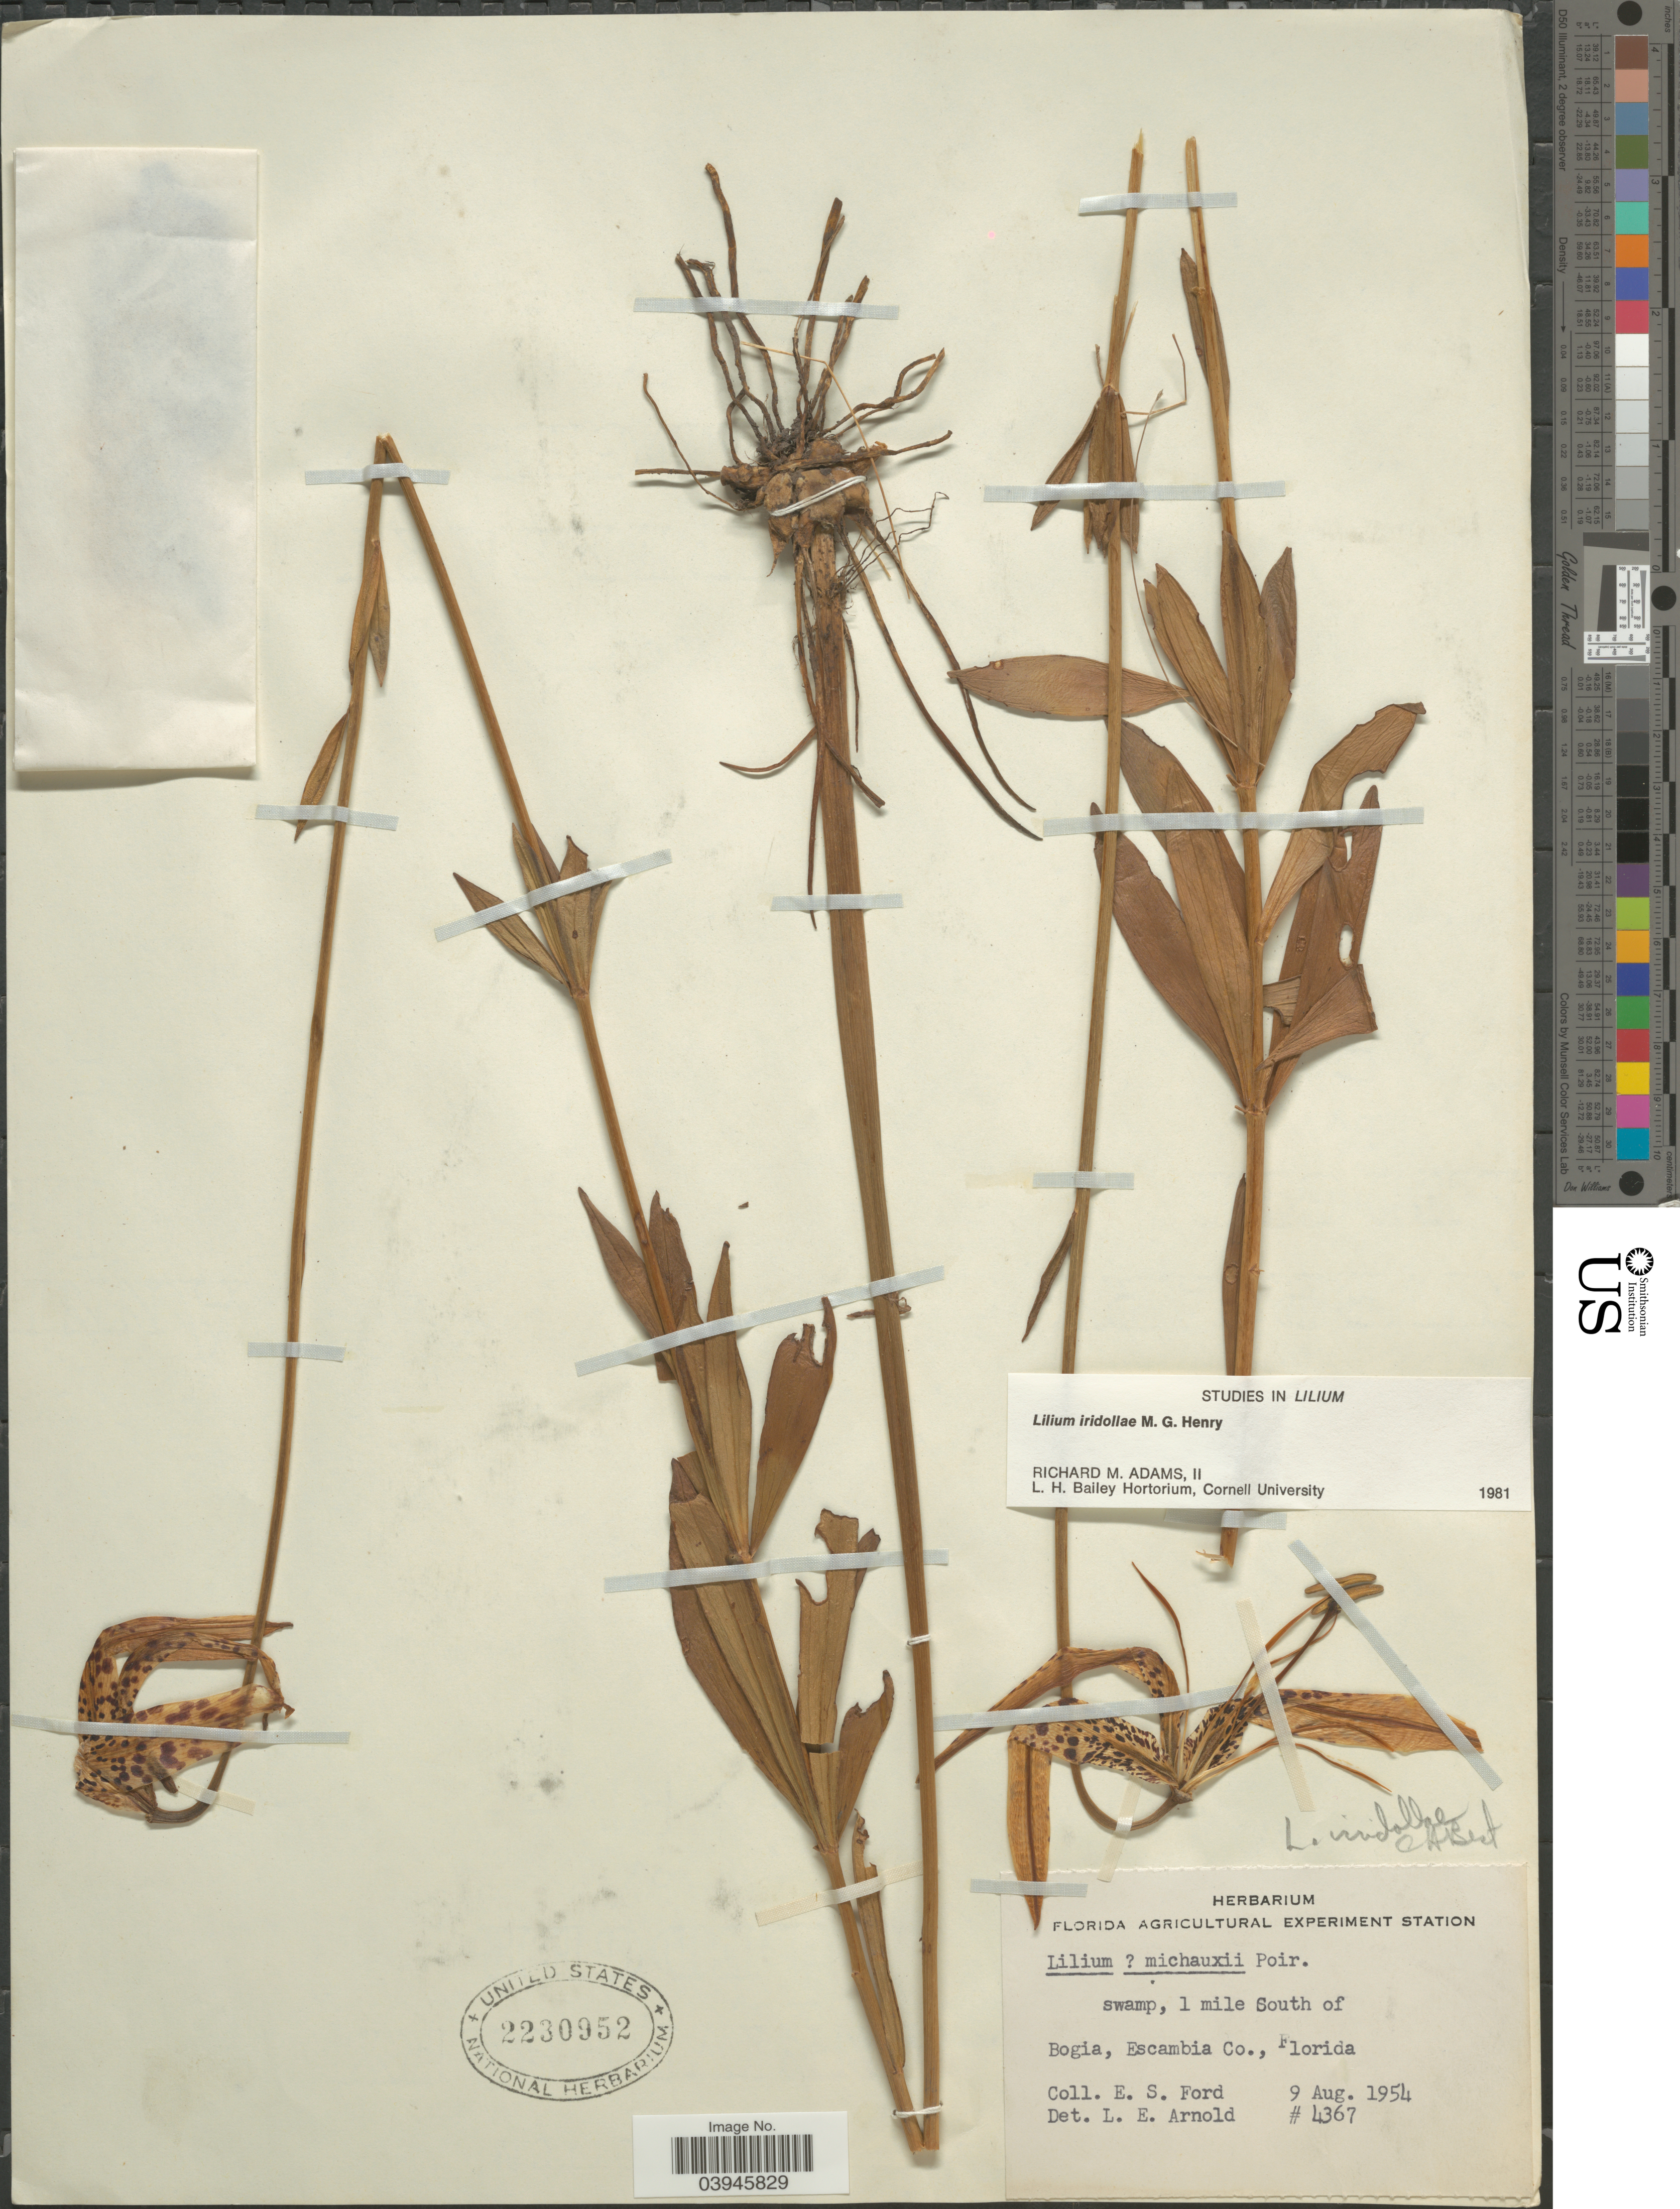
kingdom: Plantae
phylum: Tracheophyta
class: Liliopsida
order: Liliales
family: Liliaceae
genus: Lilium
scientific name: Lilium iridollae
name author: M.G. Henry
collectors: E. Ford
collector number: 4367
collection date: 1954-08-09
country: United States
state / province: Florida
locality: Swamp, 1 mile South of Bogia, Escambia Co.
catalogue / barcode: US 2230952